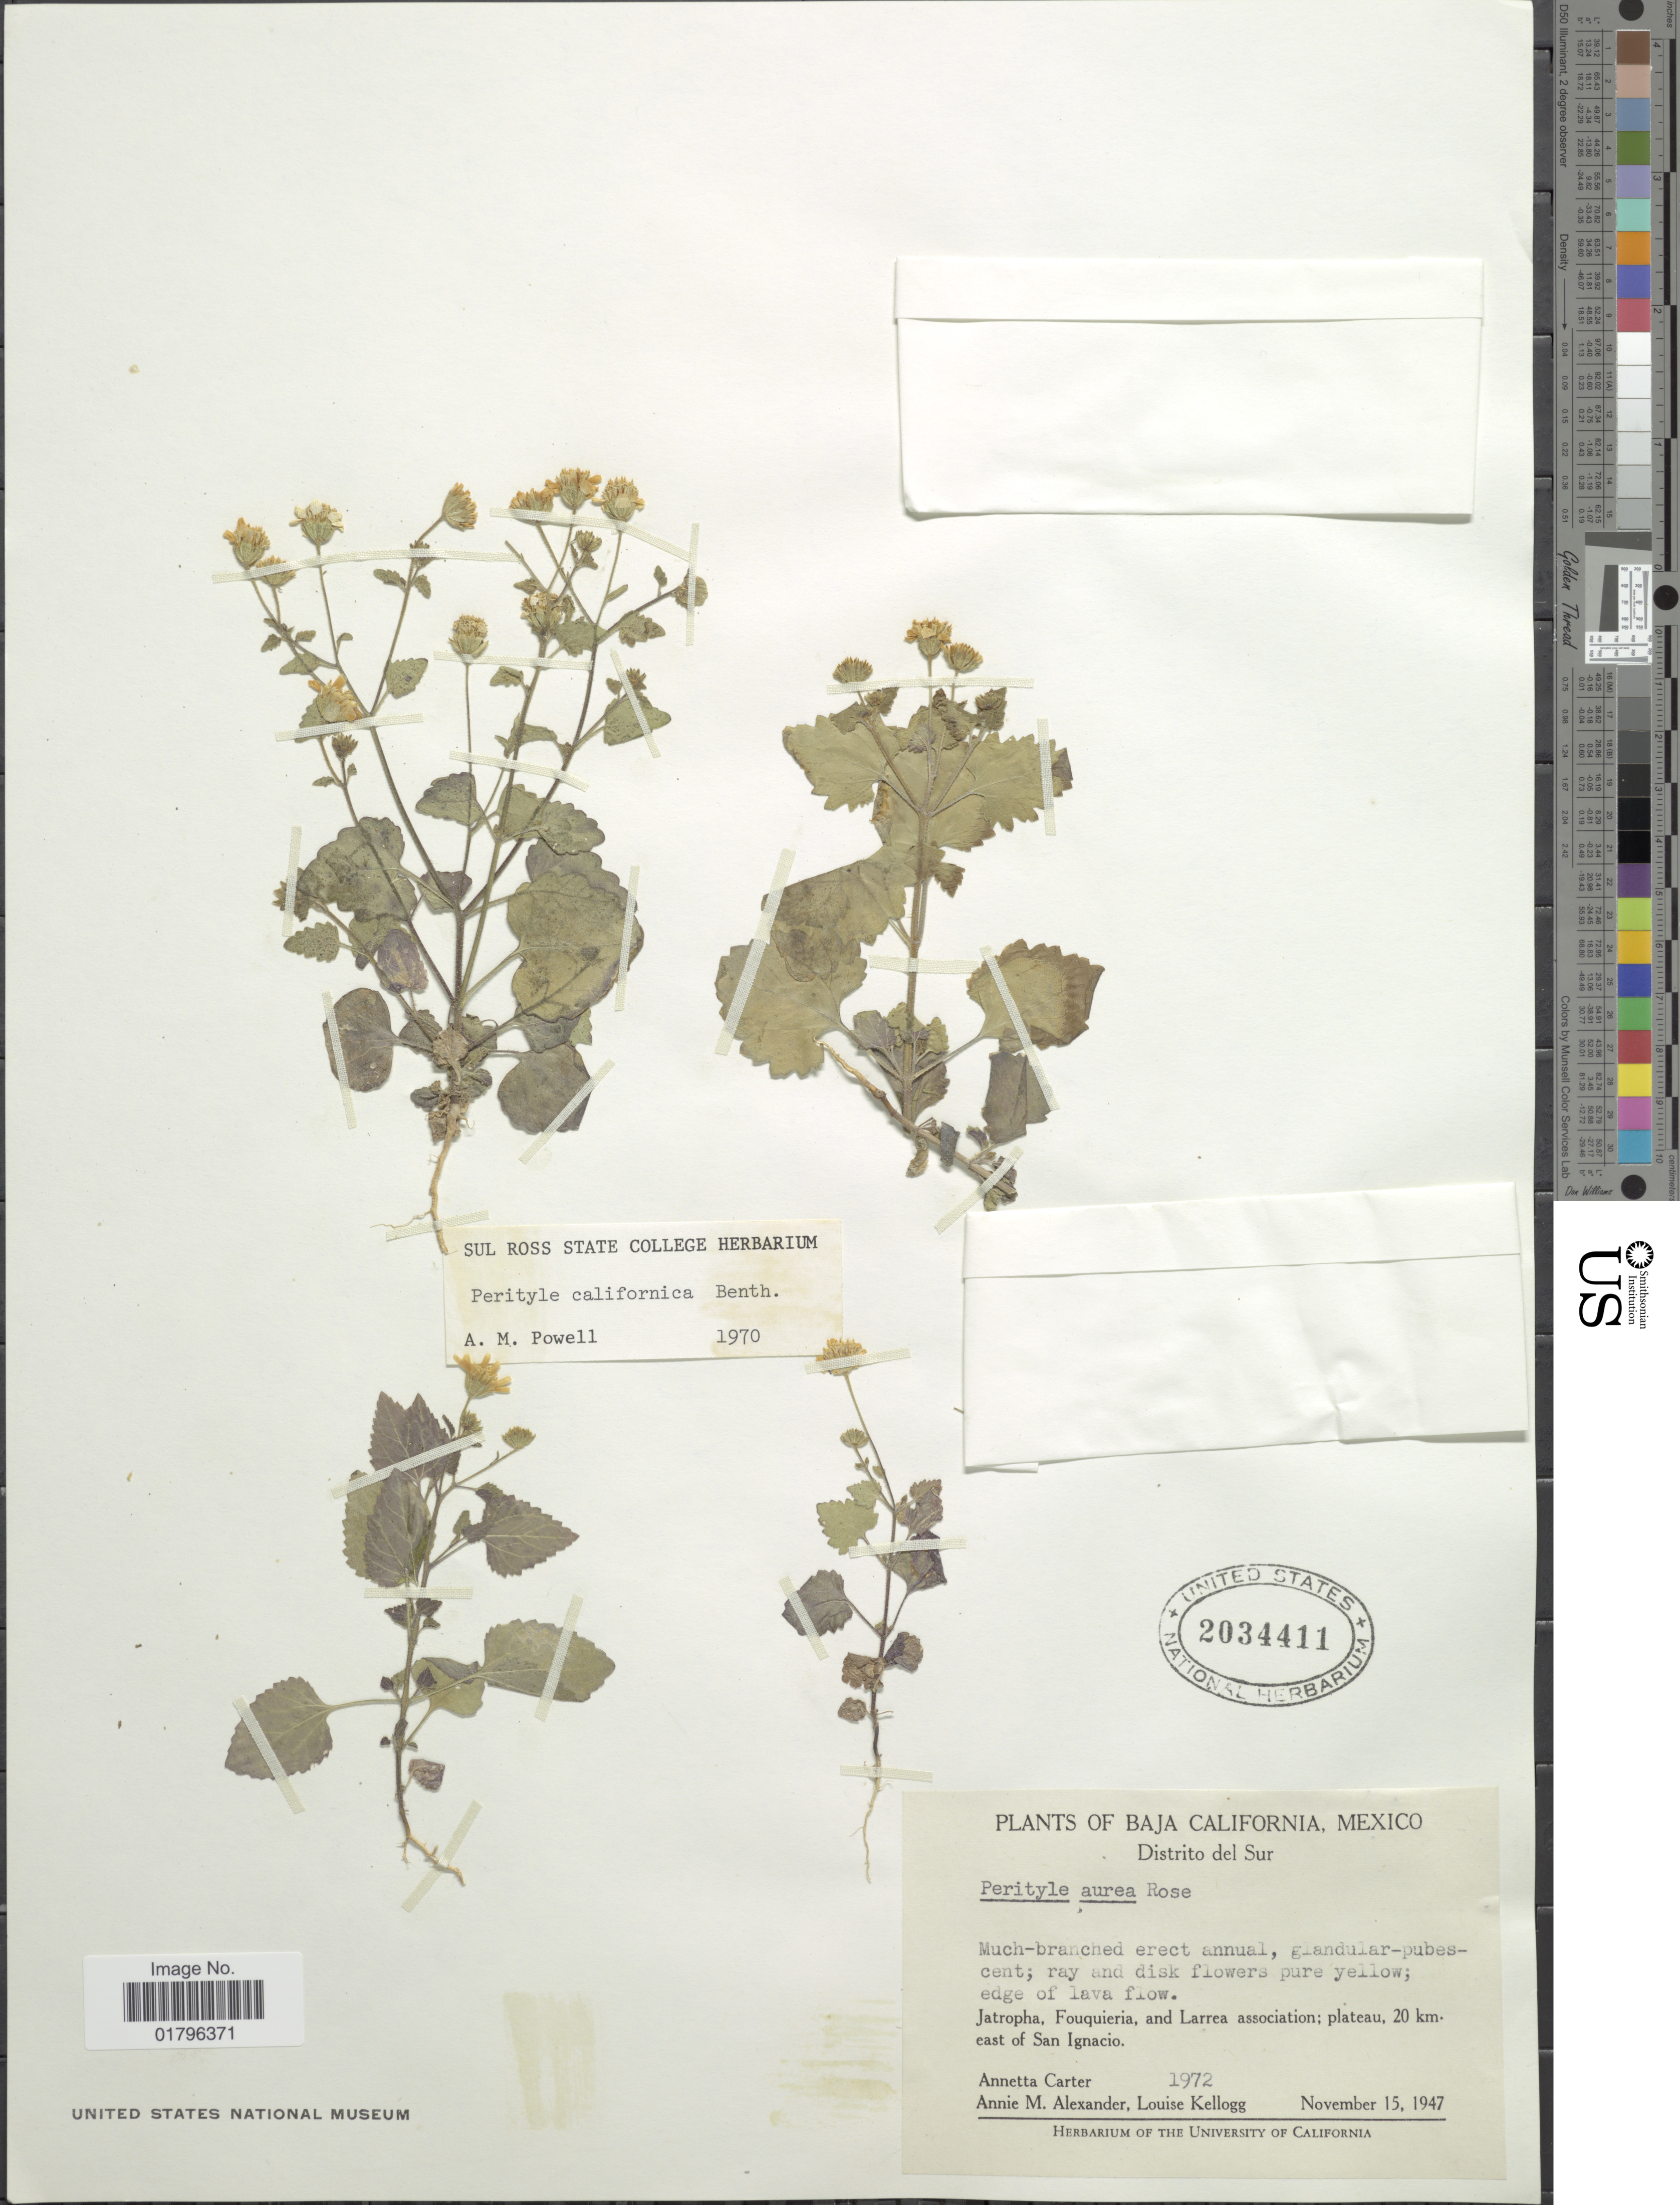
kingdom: Plantae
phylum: Tracheophyta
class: Magnoliopsida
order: Asterales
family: Asteraceae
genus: Perityle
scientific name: Perityle californica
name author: Benth.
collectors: A. M. Carter, A. M. Alexander & L. Kellogg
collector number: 1972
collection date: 1947-11-15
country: Mexico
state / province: Baja California Sur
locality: Distrito del Sur, Jatropha, Fouquieria, and Larrea association, plateau 20 km east of San Ignacio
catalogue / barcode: US 2034411